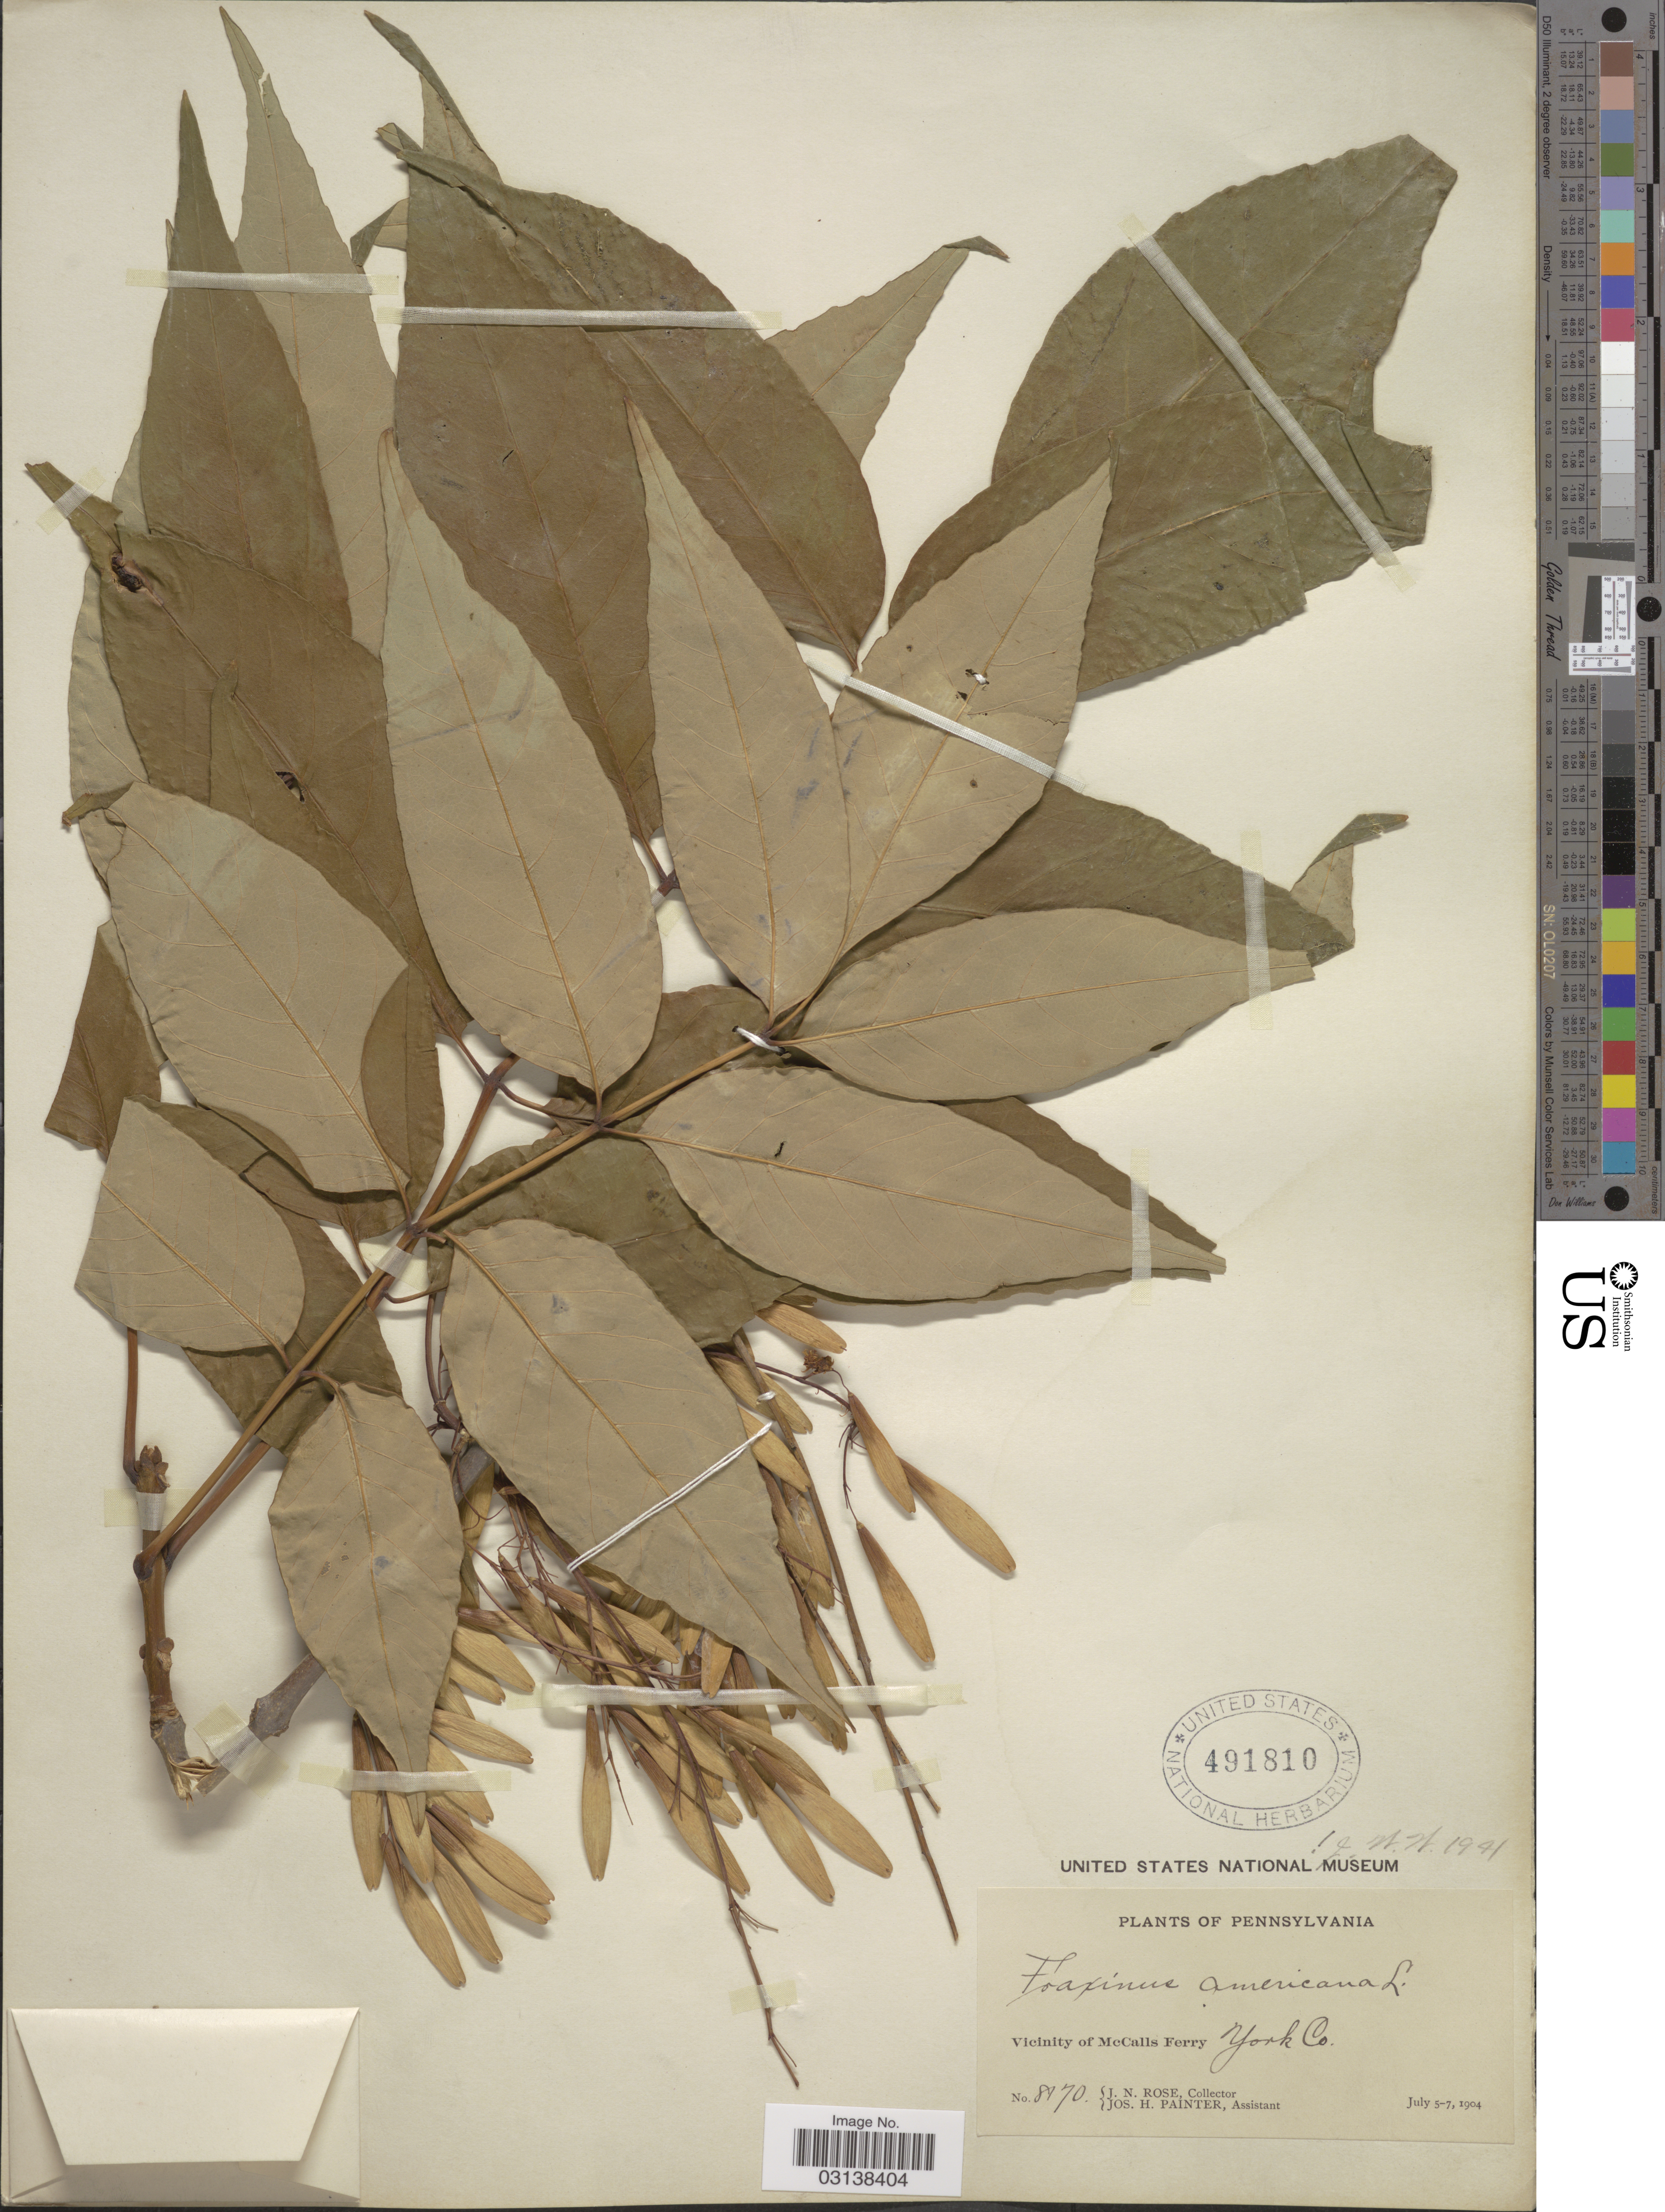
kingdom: Plantae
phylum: Tracheophyta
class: Magnoliopsida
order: Lamiales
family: Oleaceae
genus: Fraxinus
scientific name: Fraxinus americana var. biltmoreana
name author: (Beadle) J.W. Wright ex Fernald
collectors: J. N. Rose & J. H. Painter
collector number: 8170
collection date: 1904-07-05/1904-07-07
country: United States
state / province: Pennsylvania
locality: Vicinity of McCalls Ferry, York Co.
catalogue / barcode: US 491810